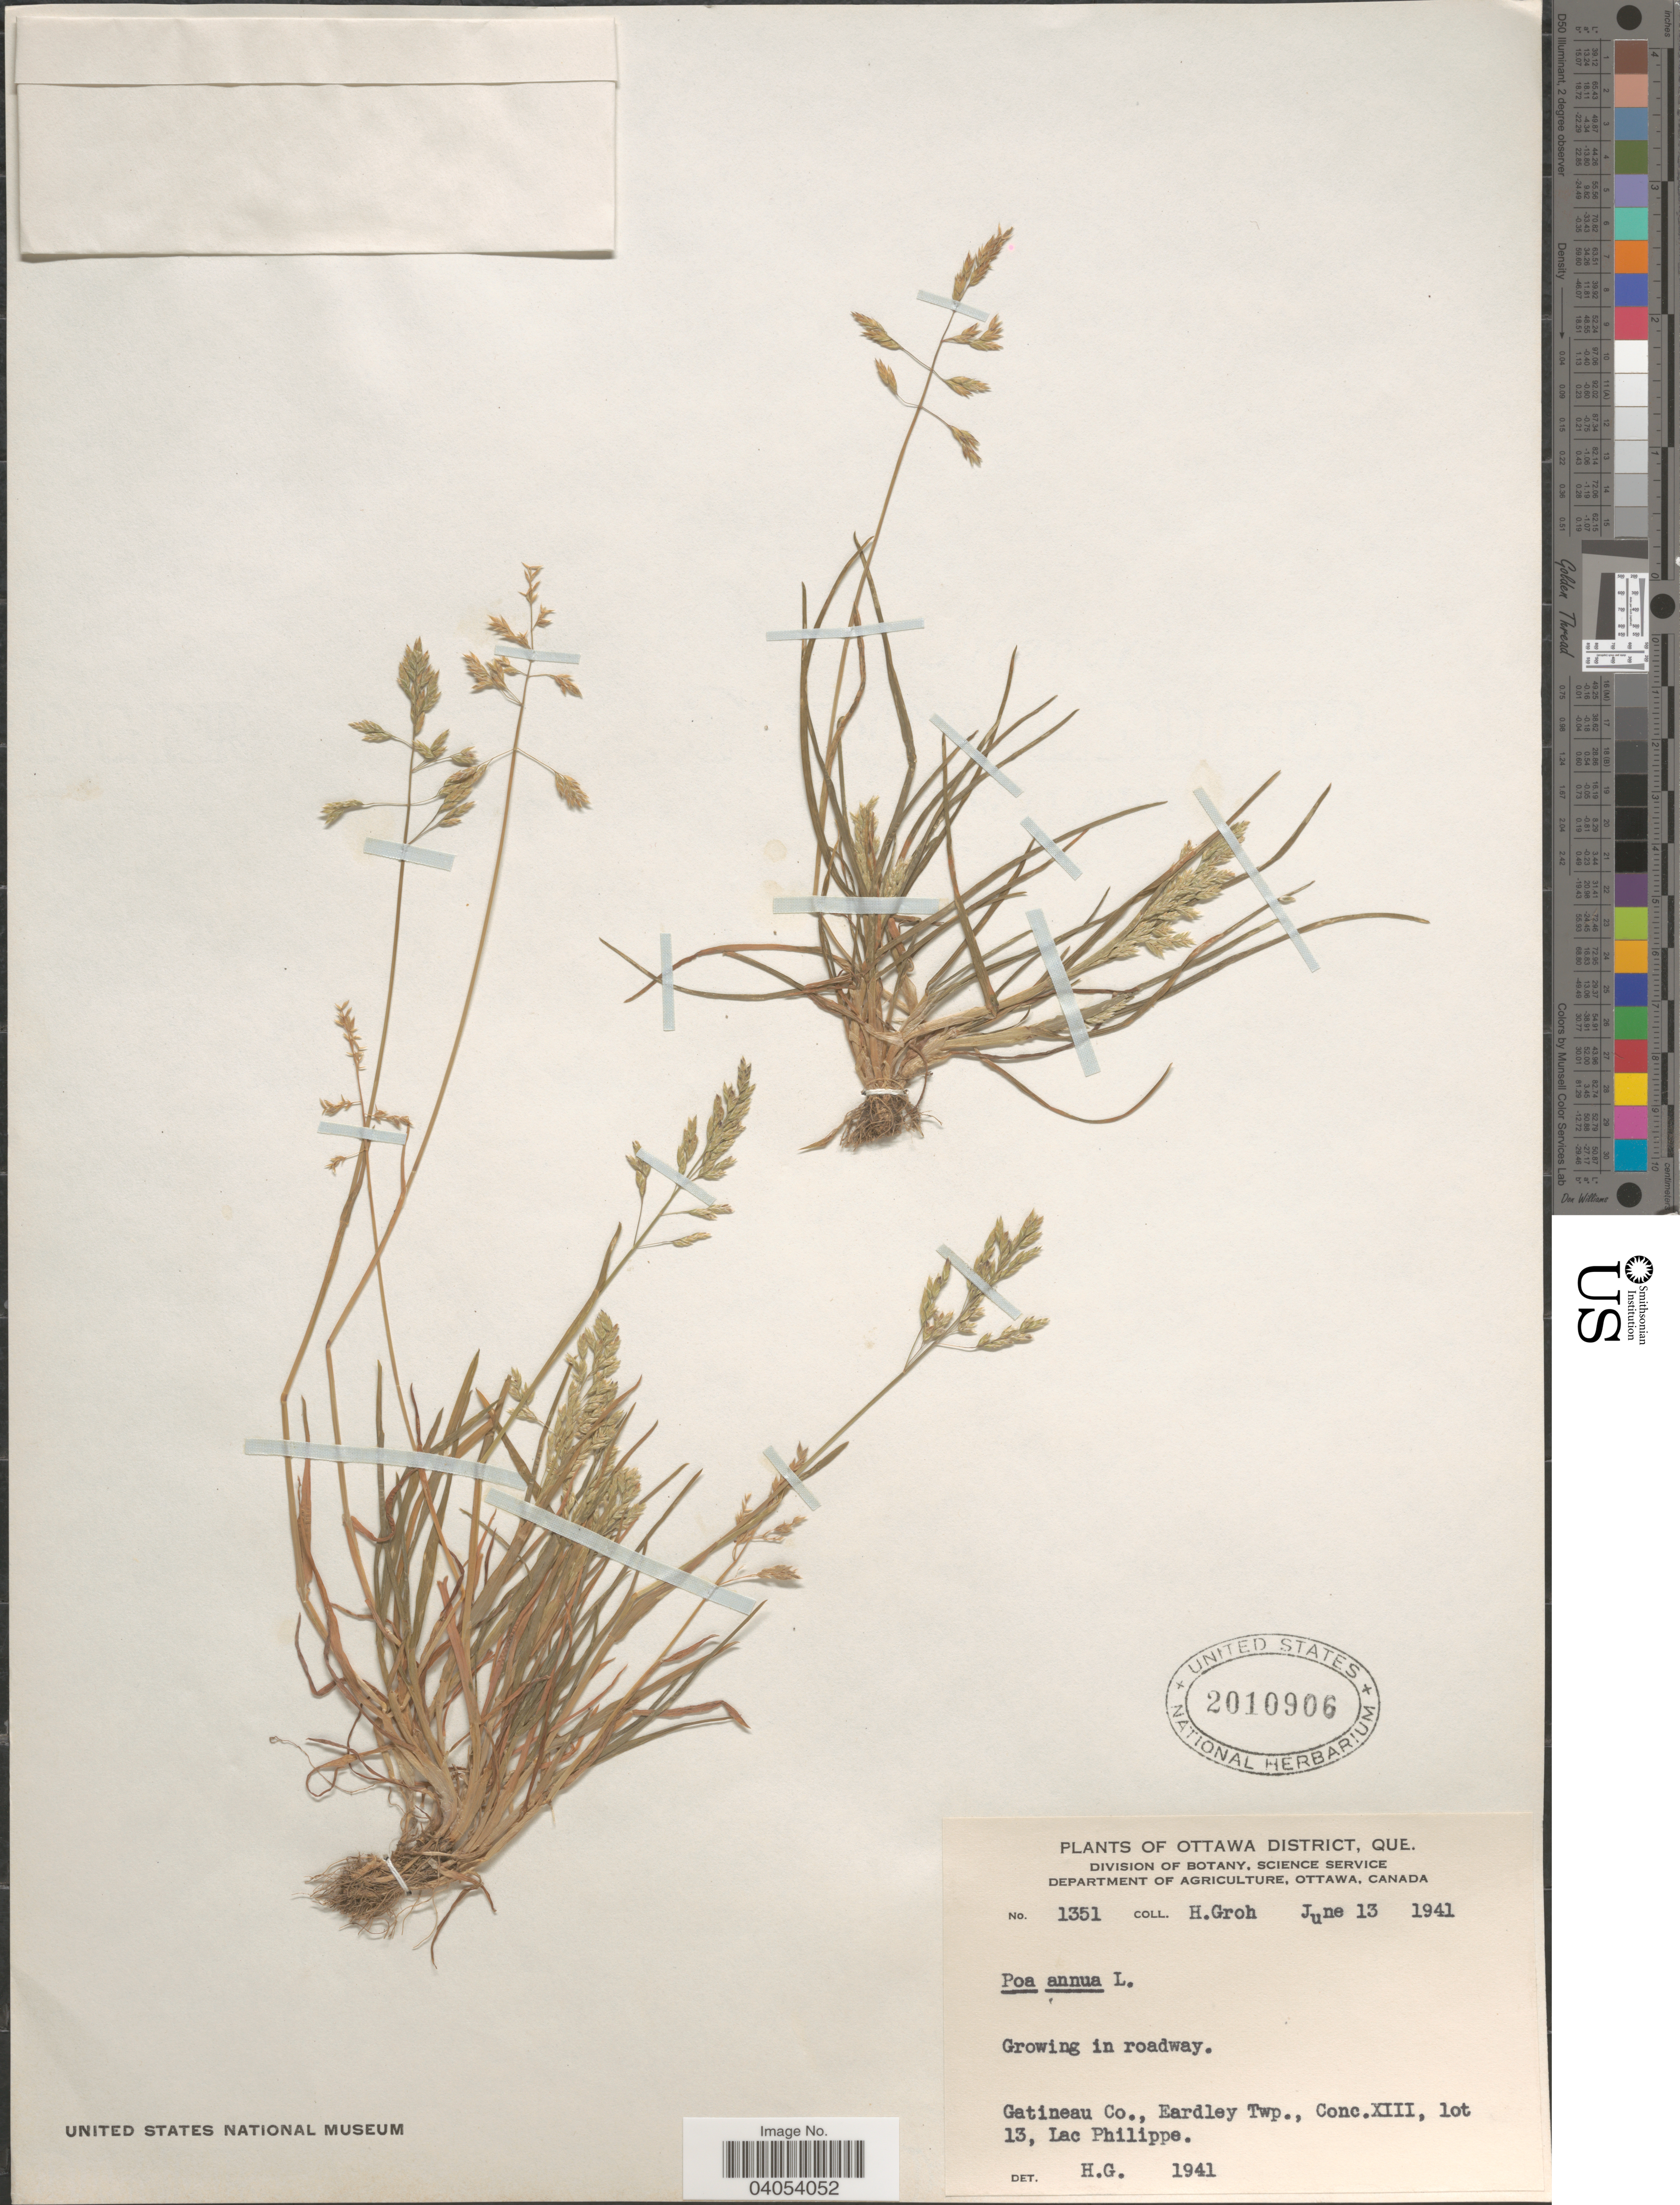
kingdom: Plantae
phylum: Tracheophyta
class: Liliopsida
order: Poales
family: Poaceae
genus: Poa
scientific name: Poa annua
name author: L.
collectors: H. Groh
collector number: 1351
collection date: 1941-06-13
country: Canada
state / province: Quebec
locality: Ottawa District. In roadway. Gatineau Co., Eardley Twp., Conc. XIII, lot 13, Lac Philippe.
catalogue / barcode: US 2010906